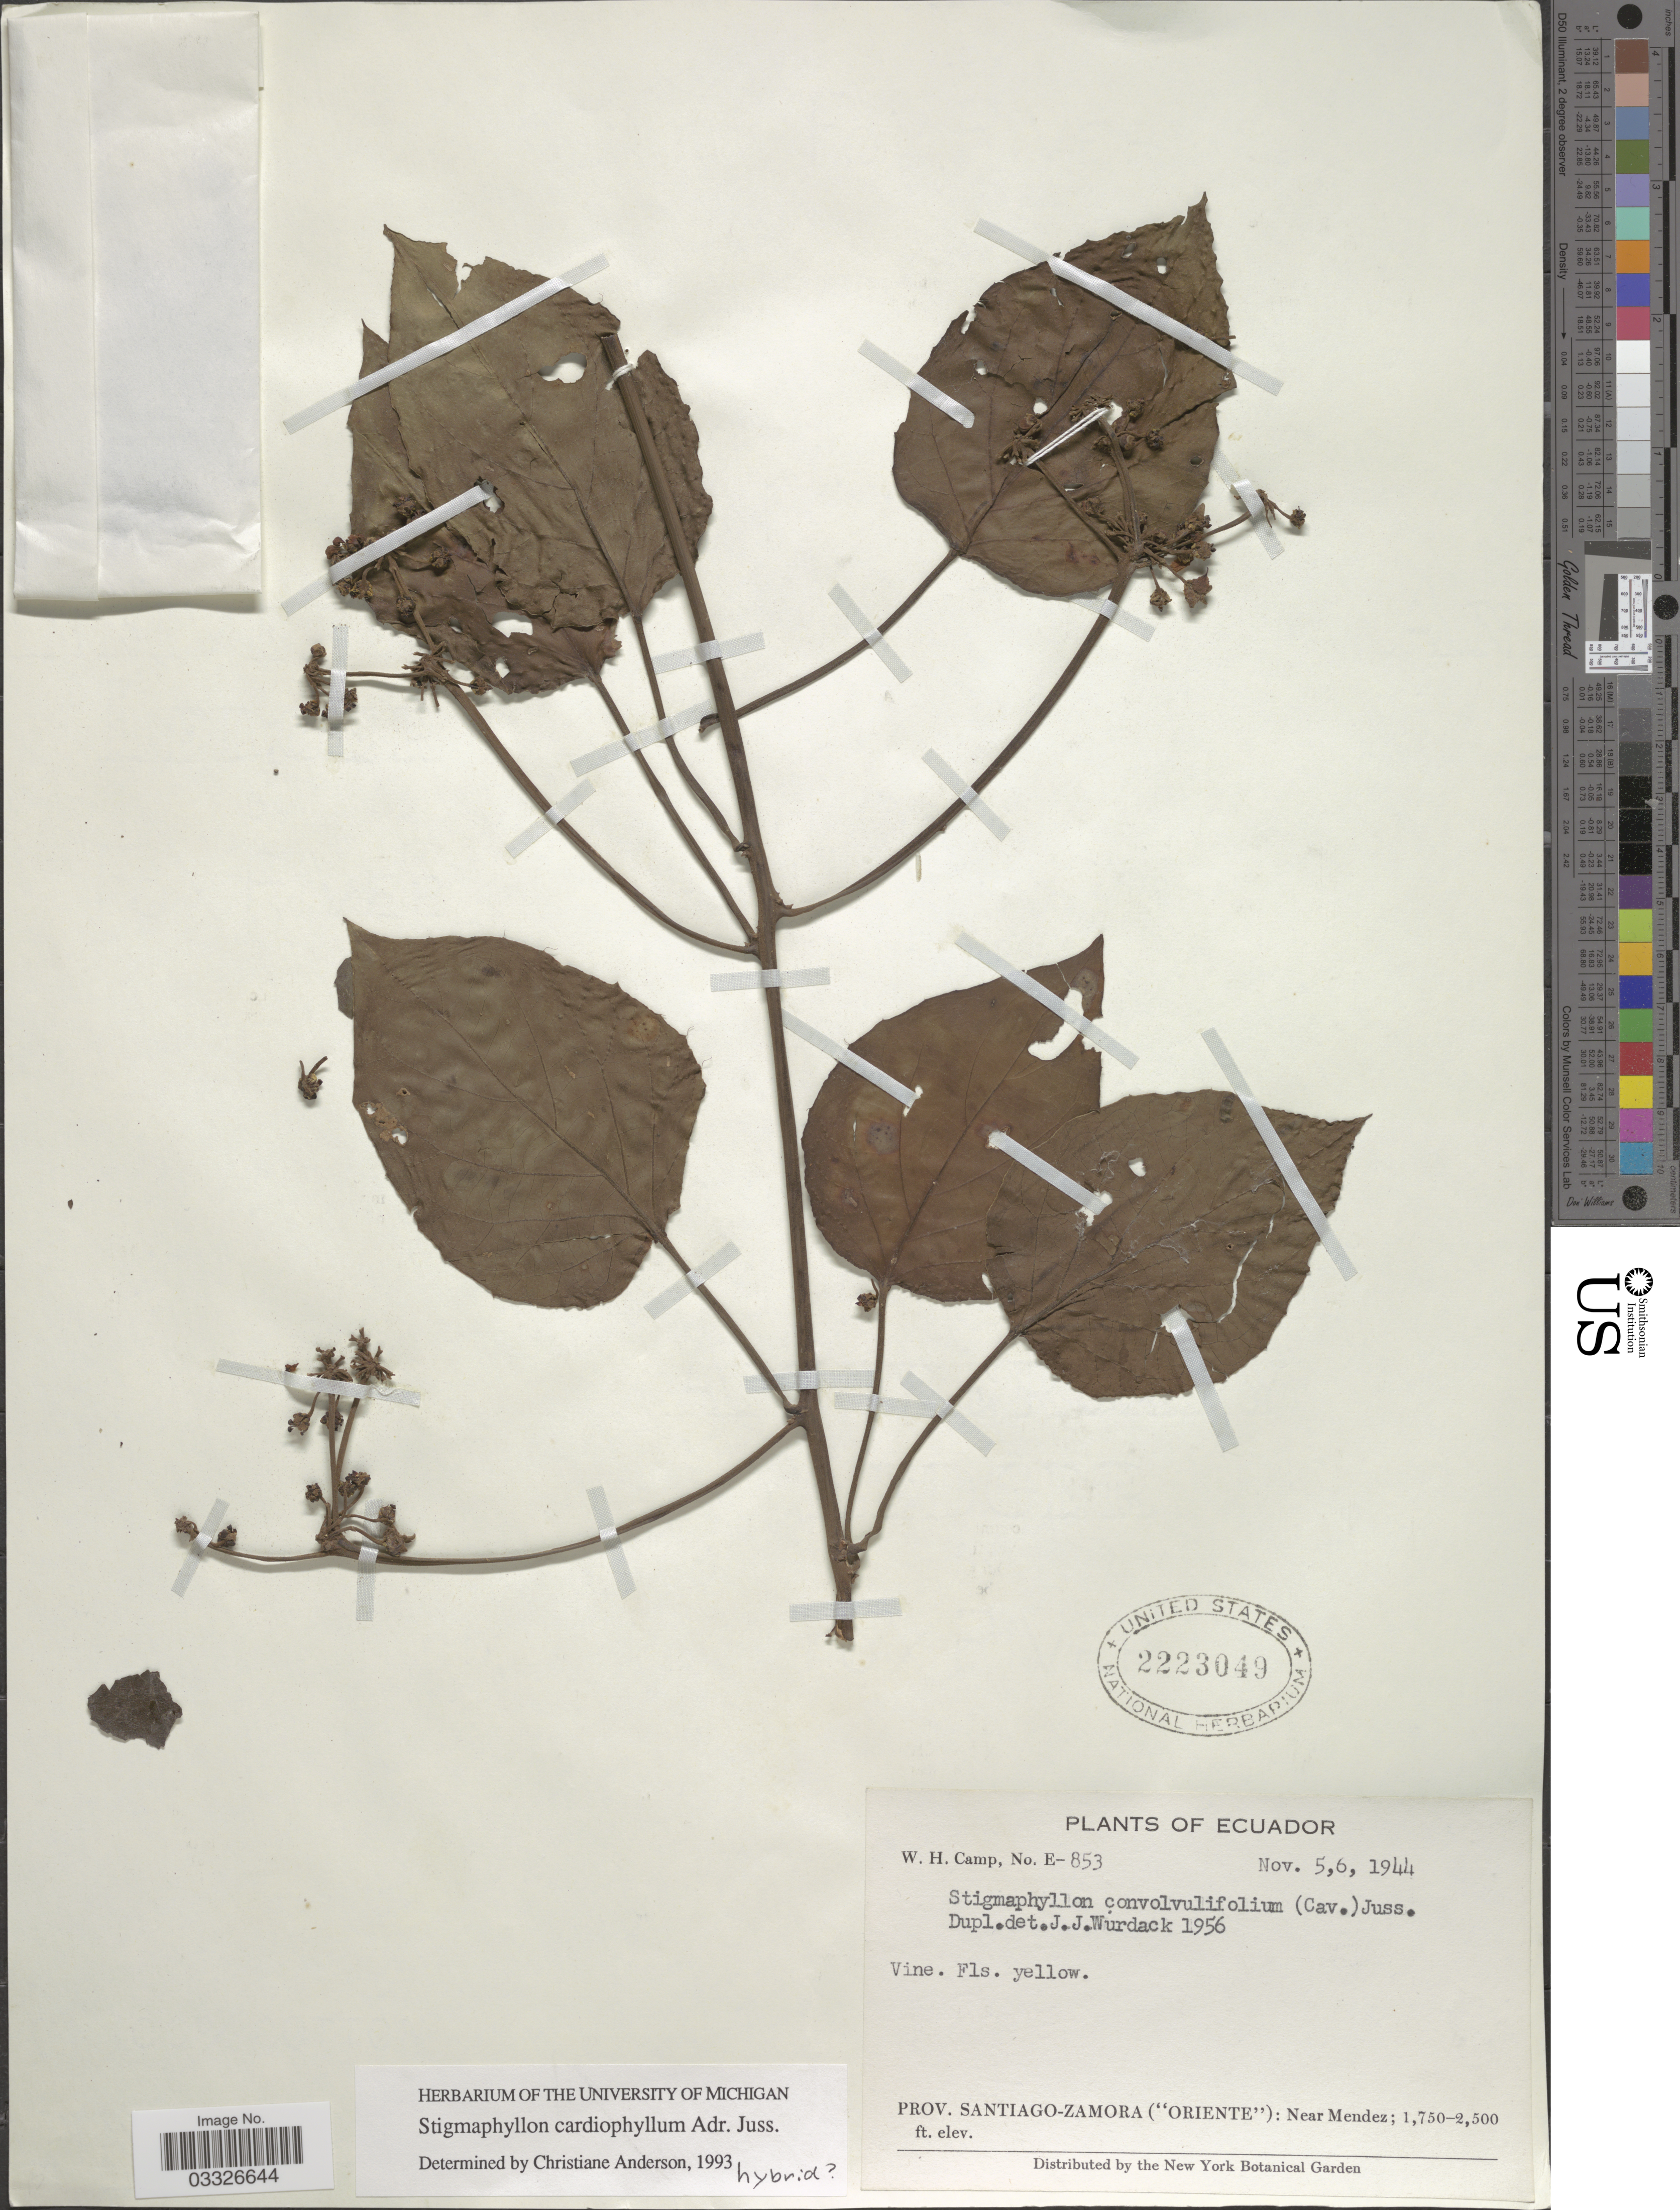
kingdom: Plantae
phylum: Tracheophyta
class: Magnoliopsida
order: Malpighiales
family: Malpighiaceae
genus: Stigmaphyllon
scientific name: Stigmaphyllon cardiophyllum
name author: A. Juss.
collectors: W. H. Camp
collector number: E-853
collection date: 1944-11-05/1944-11-06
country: Ecuador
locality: Prov. Santiago-Zamora ("Oriente"): Near Mendez.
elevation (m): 533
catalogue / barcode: US 2223049